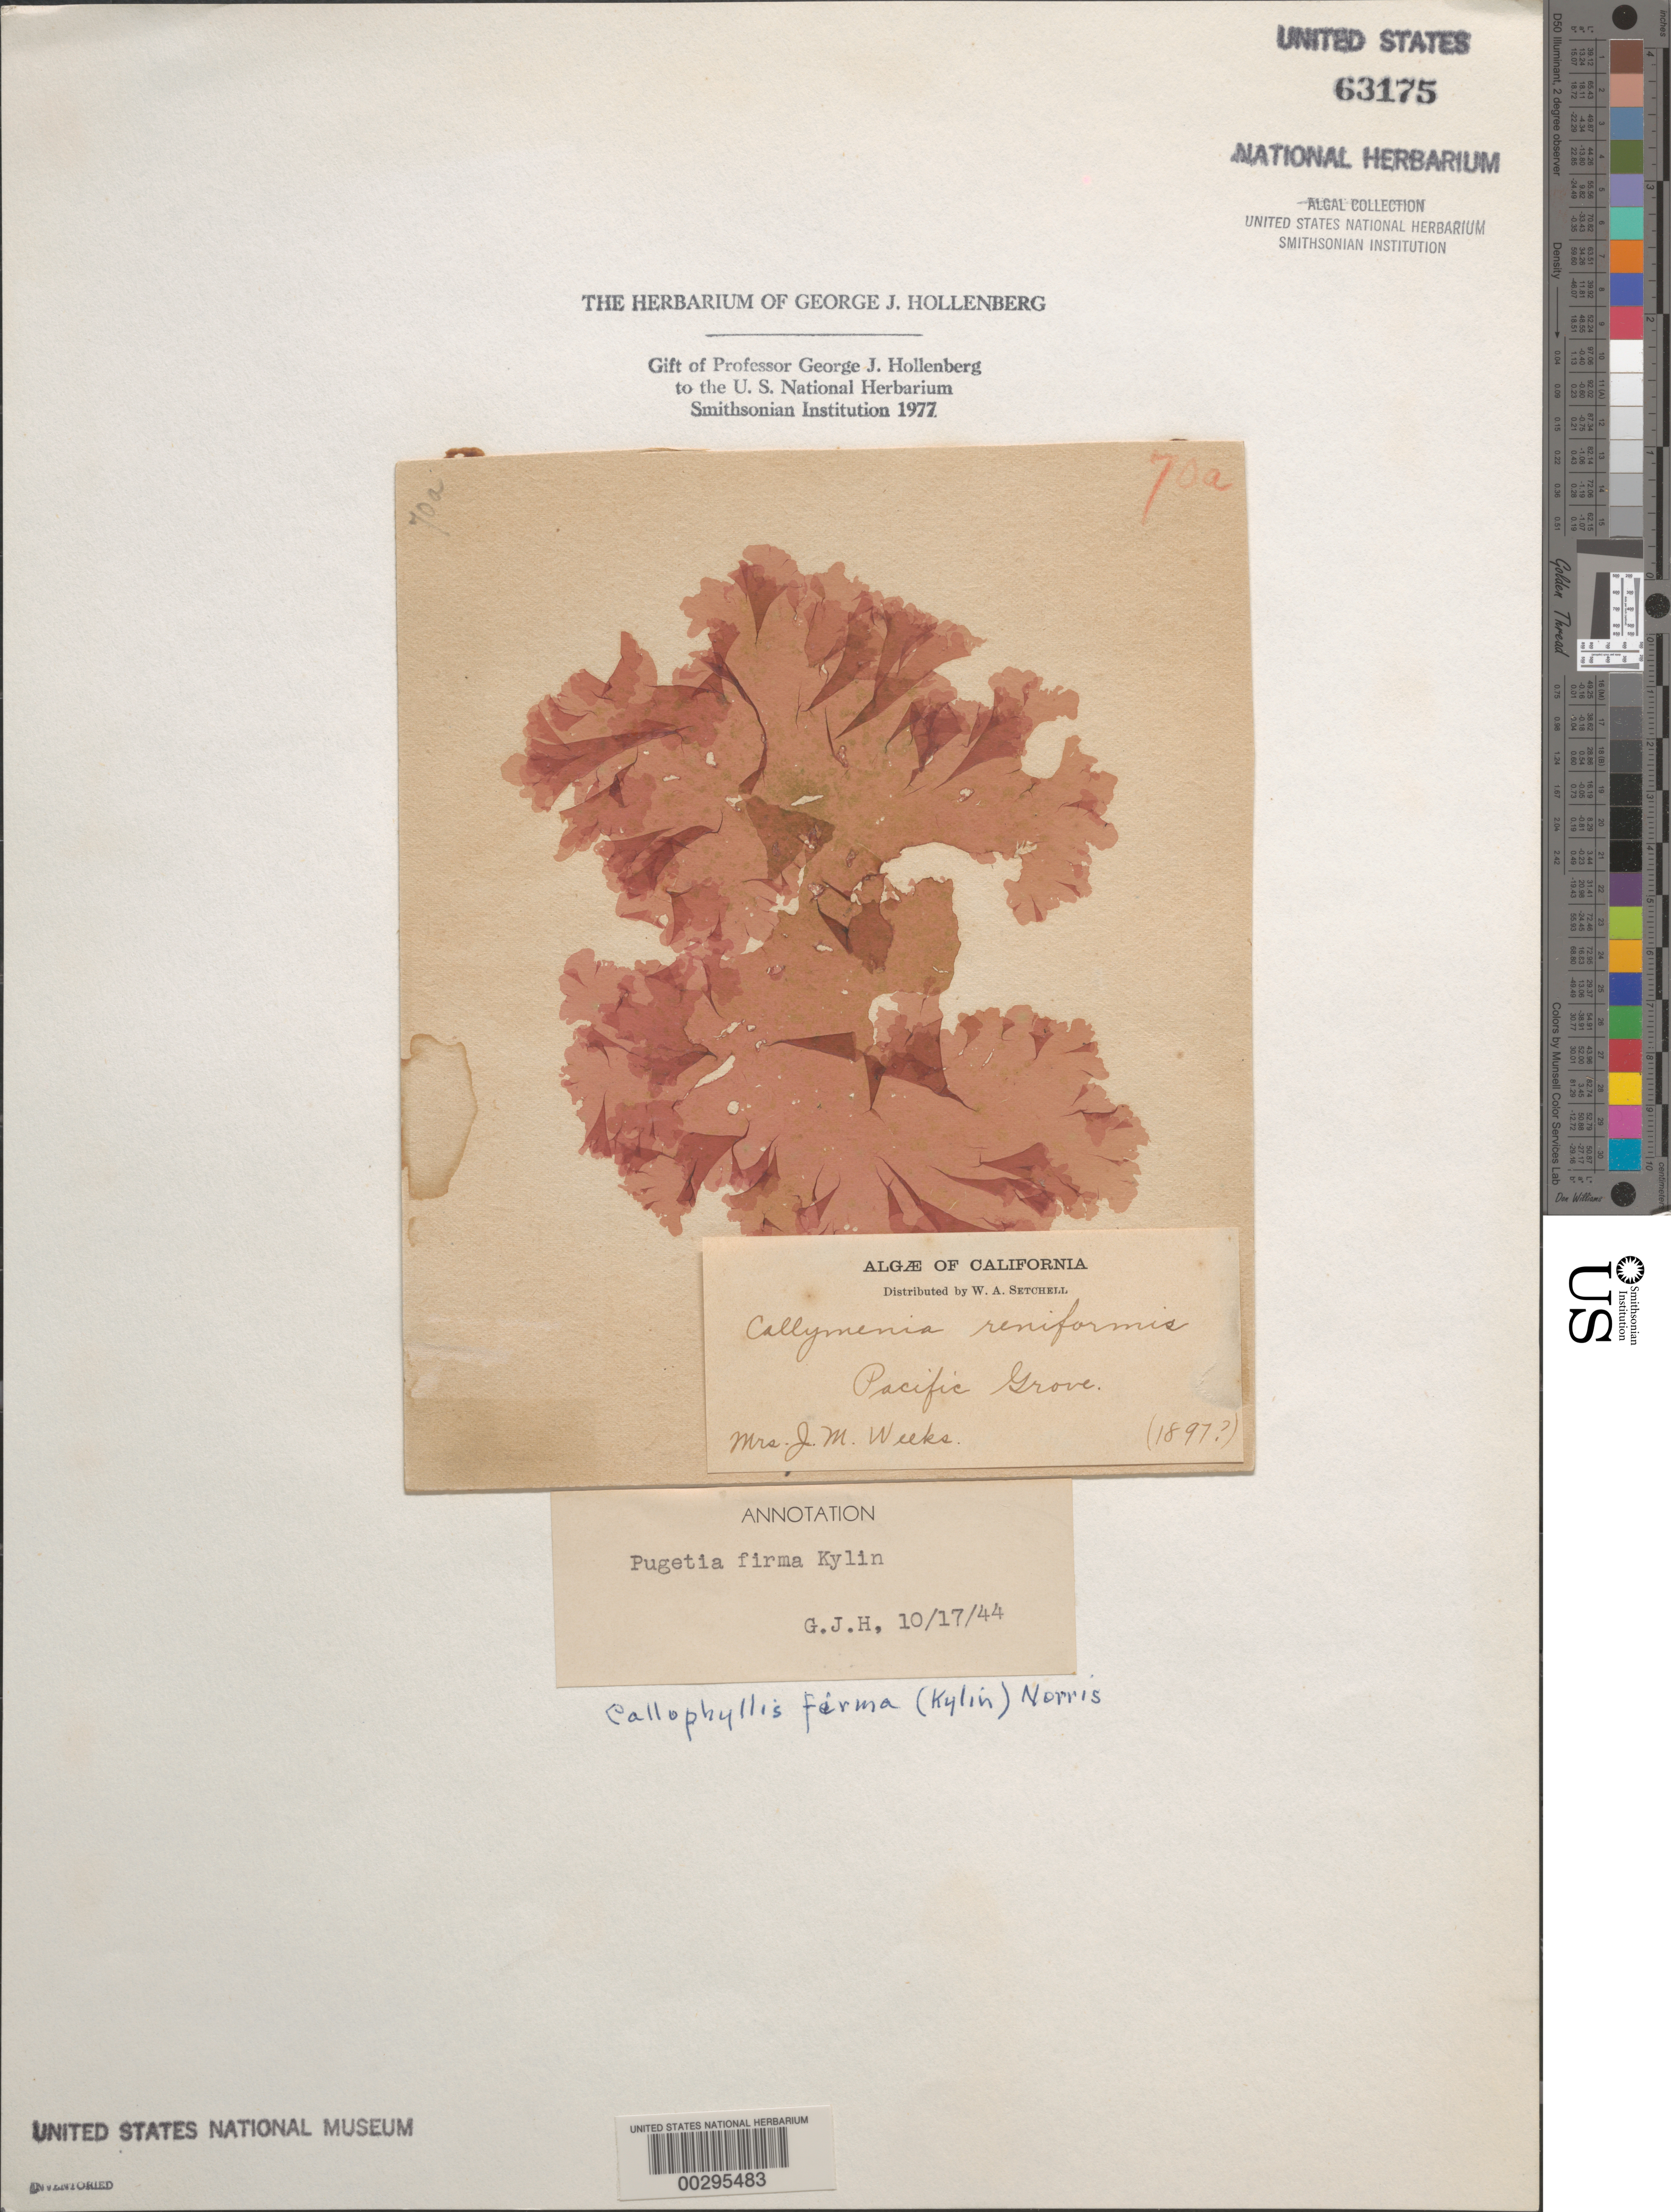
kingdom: Plantae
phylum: Rhodophyta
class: Florideophyceae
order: Gigartinales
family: Kallymeniaceae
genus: Salishia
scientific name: Salishia firma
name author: (Kylin) Clarkston & G.W. Saunders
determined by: Algae name updating Project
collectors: Mrs. J. Weeks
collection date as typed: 1897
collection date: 1897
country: United States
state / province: California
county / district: Monterey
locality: Pacific Grove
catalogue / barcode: US 63175